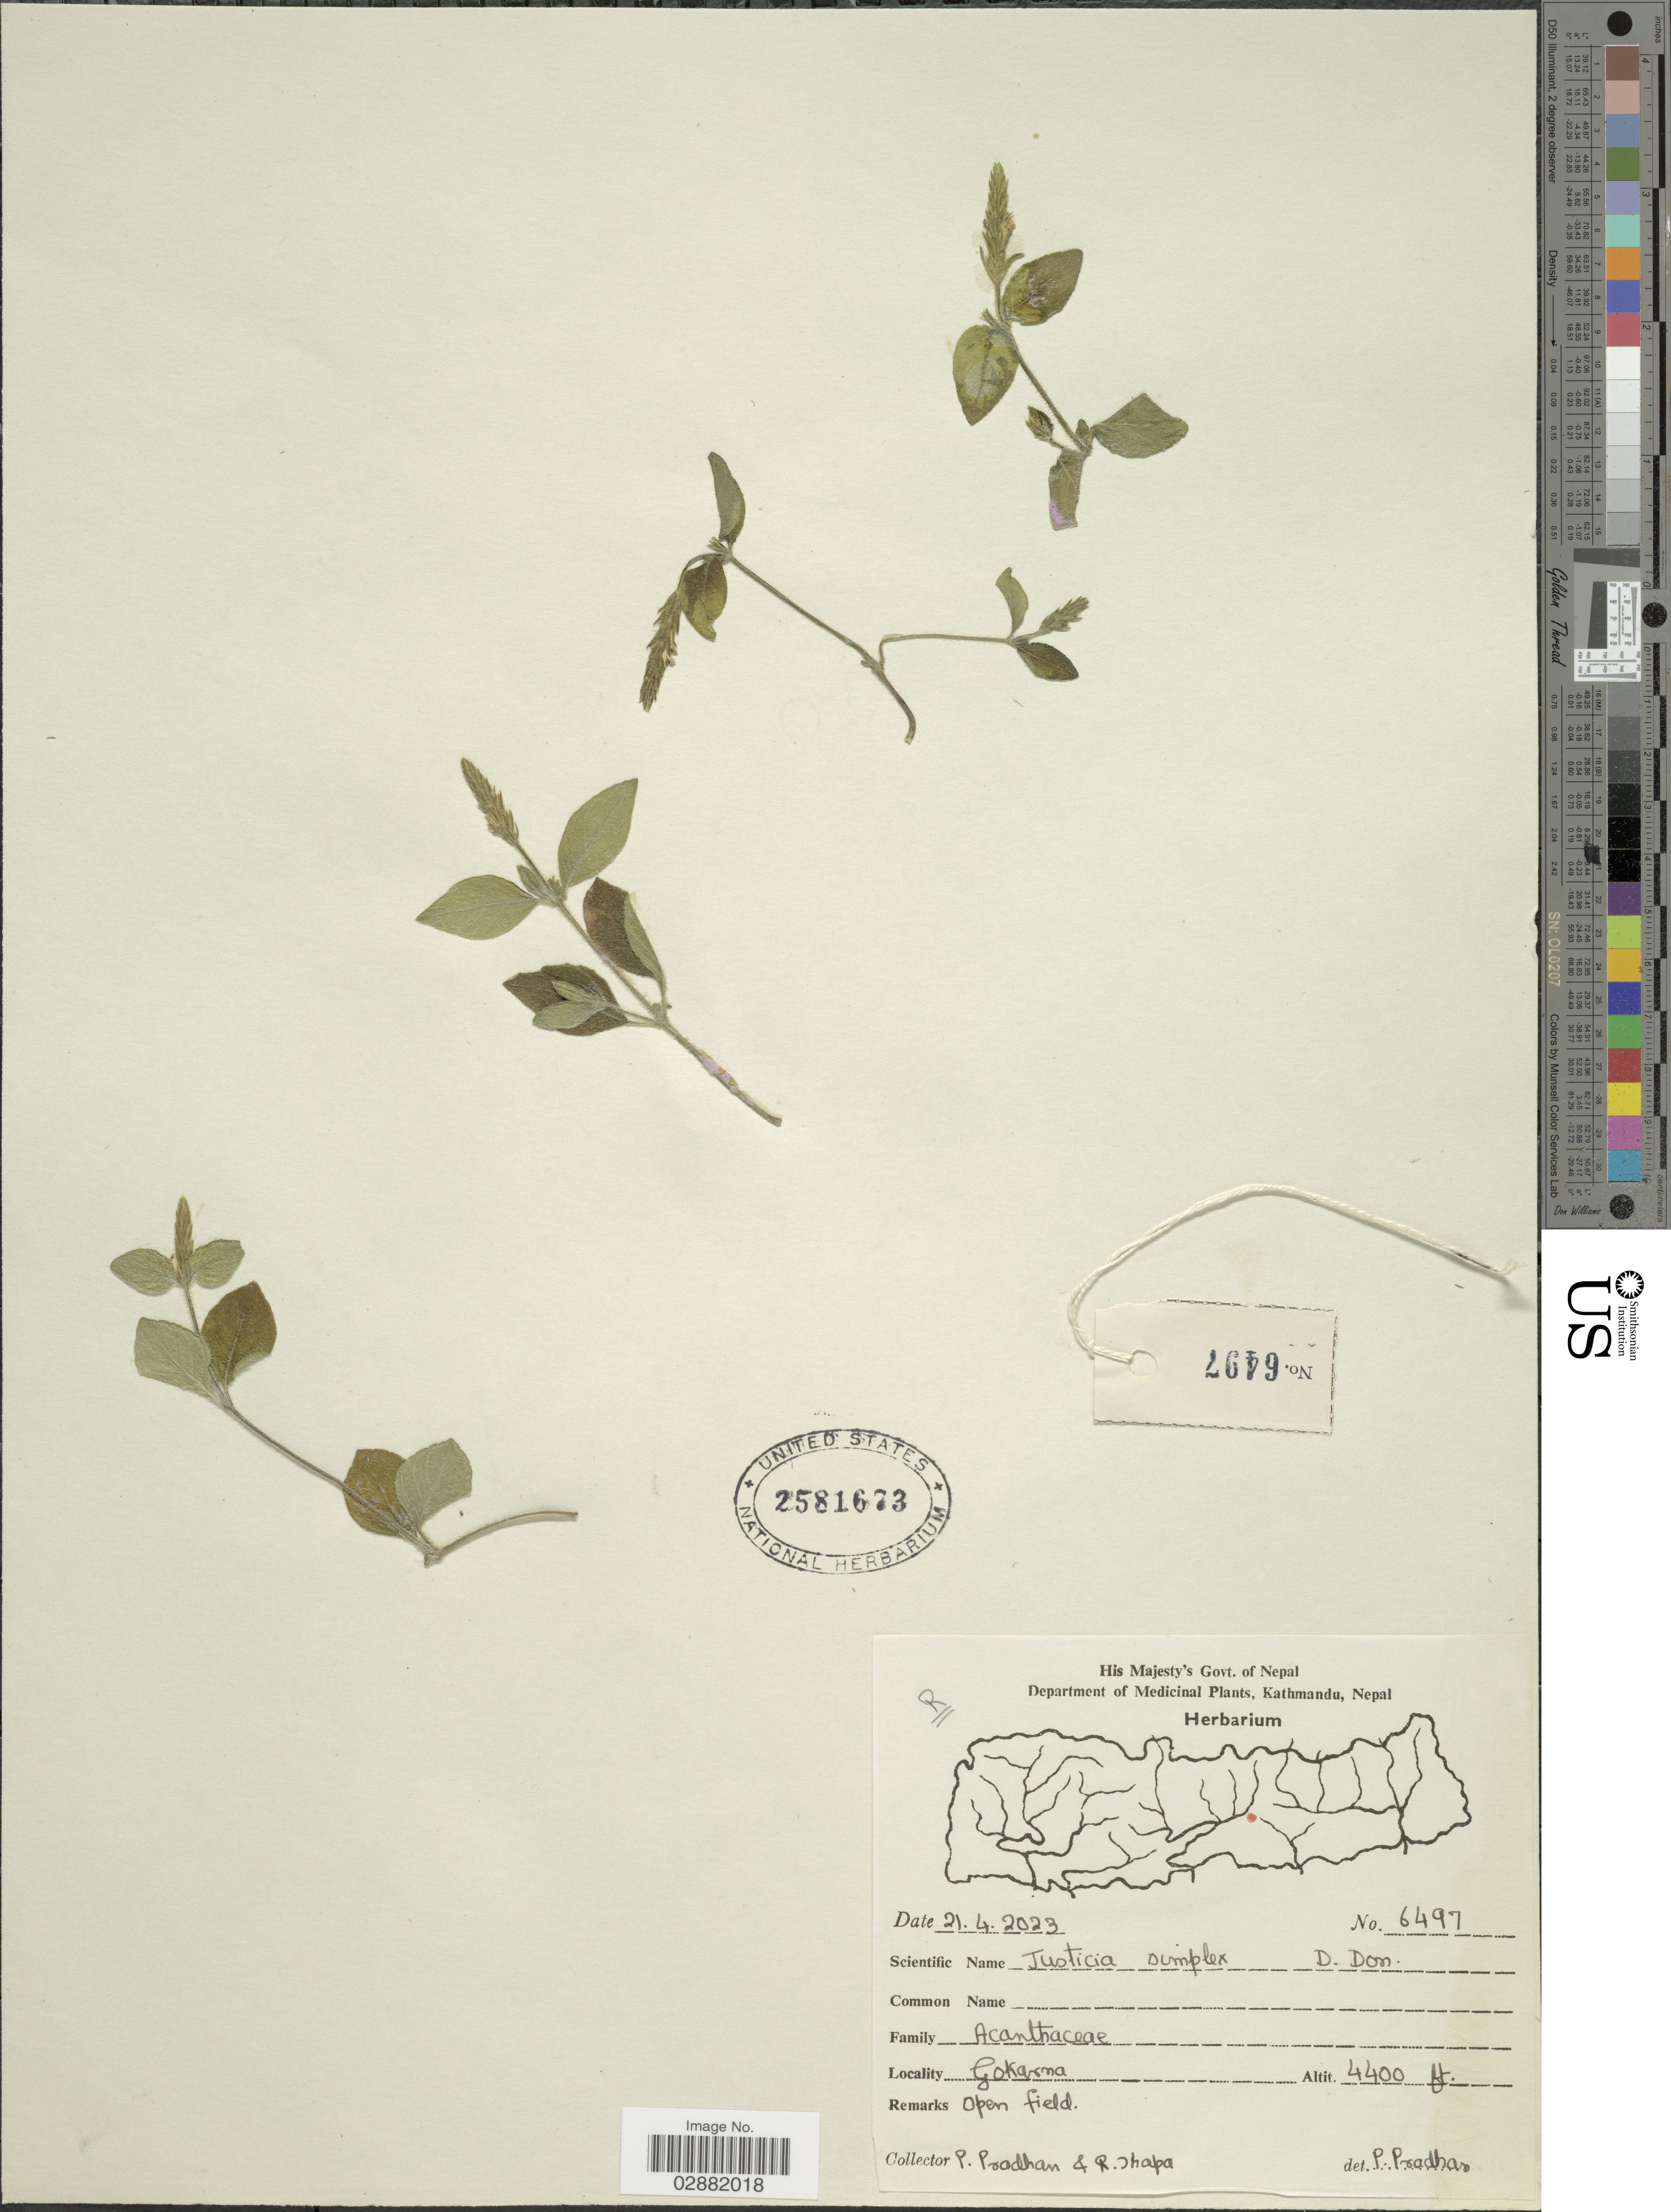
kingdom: Plantae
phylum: Tracheophyta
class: Magnoliopsida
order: Lamiales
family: Acanthaceae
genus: Justicia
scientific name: Justicia simplex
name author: D. Don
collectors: P. Pradhan & R. Thapa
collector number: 6497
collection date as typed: Transcribed d/m/y: 21/4/2023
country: Nepal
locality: Gokarna.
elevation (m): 1341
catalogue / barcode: US 2581673